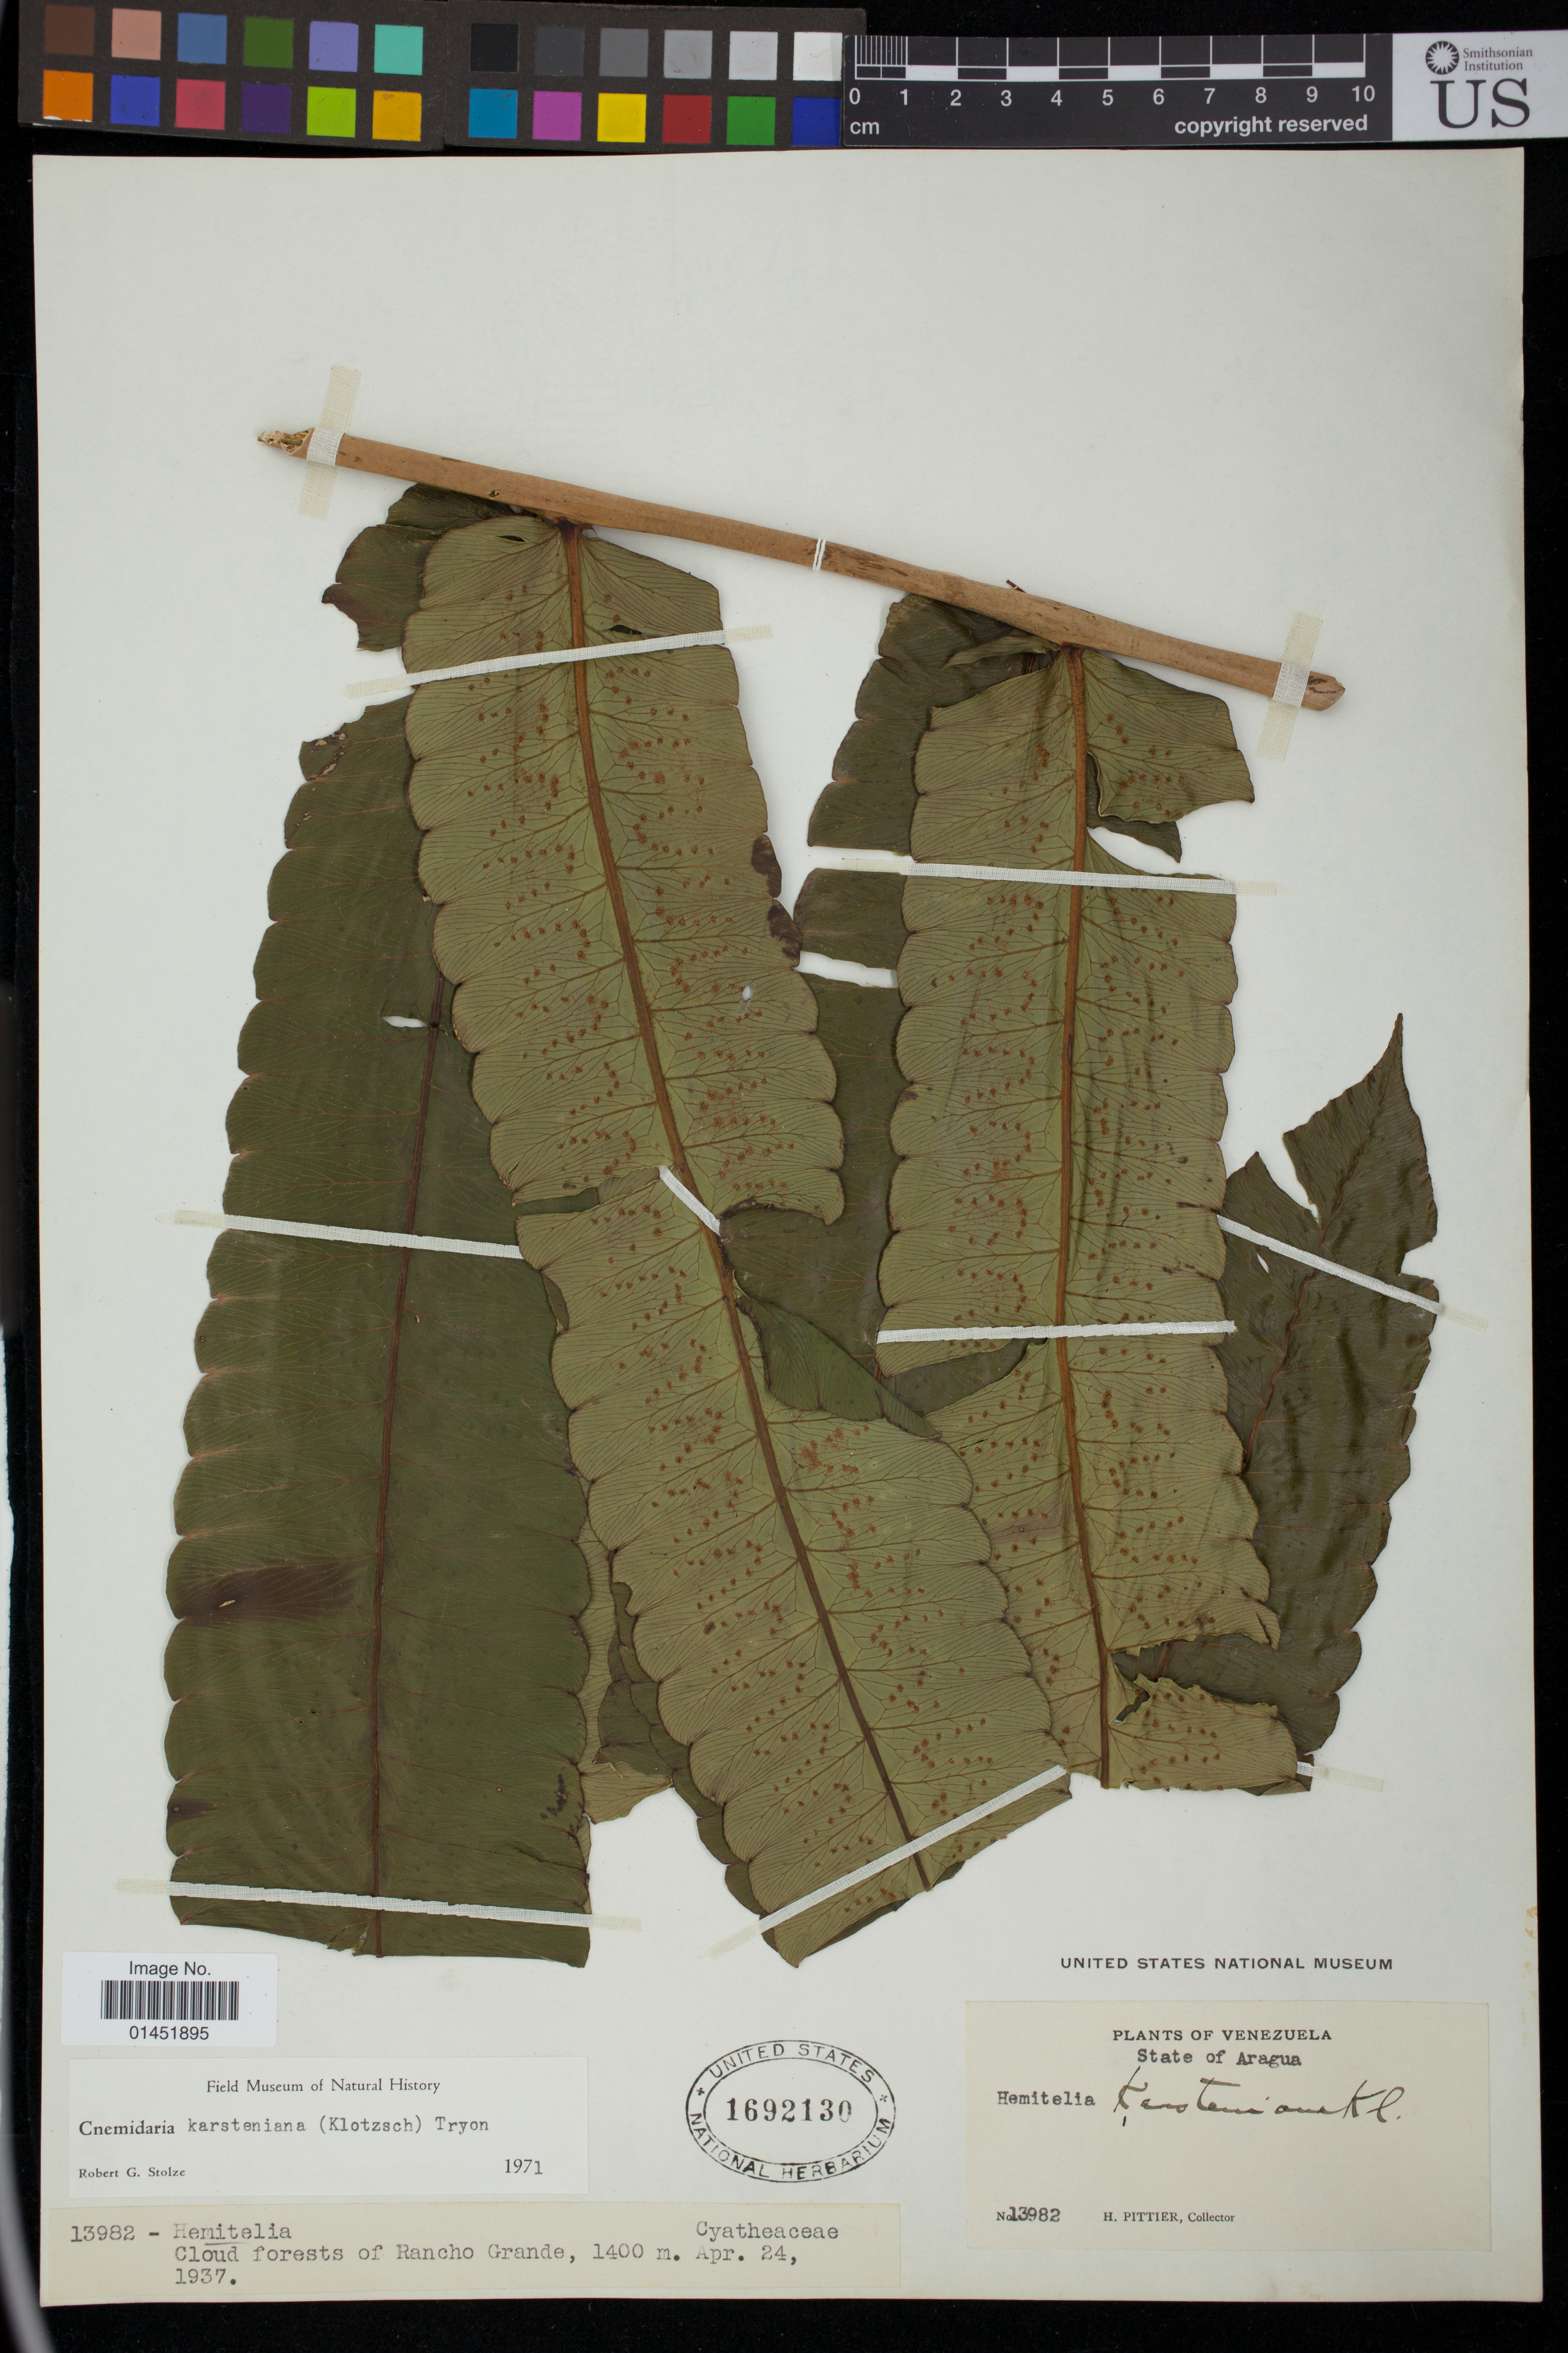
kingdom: Plantae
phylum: Tracheophyta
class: Polypodiopsida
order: Cyatheales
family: Cyatheaceae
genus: Cyathea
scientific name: Cyathea karsteniana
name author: (Klotzsch) Domin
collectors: H. F. Pittier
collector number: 13982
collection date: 1937-04-24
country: Venezuela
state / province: Aragua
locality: Rancho Grande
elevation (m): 1400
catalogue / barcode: US 1692130